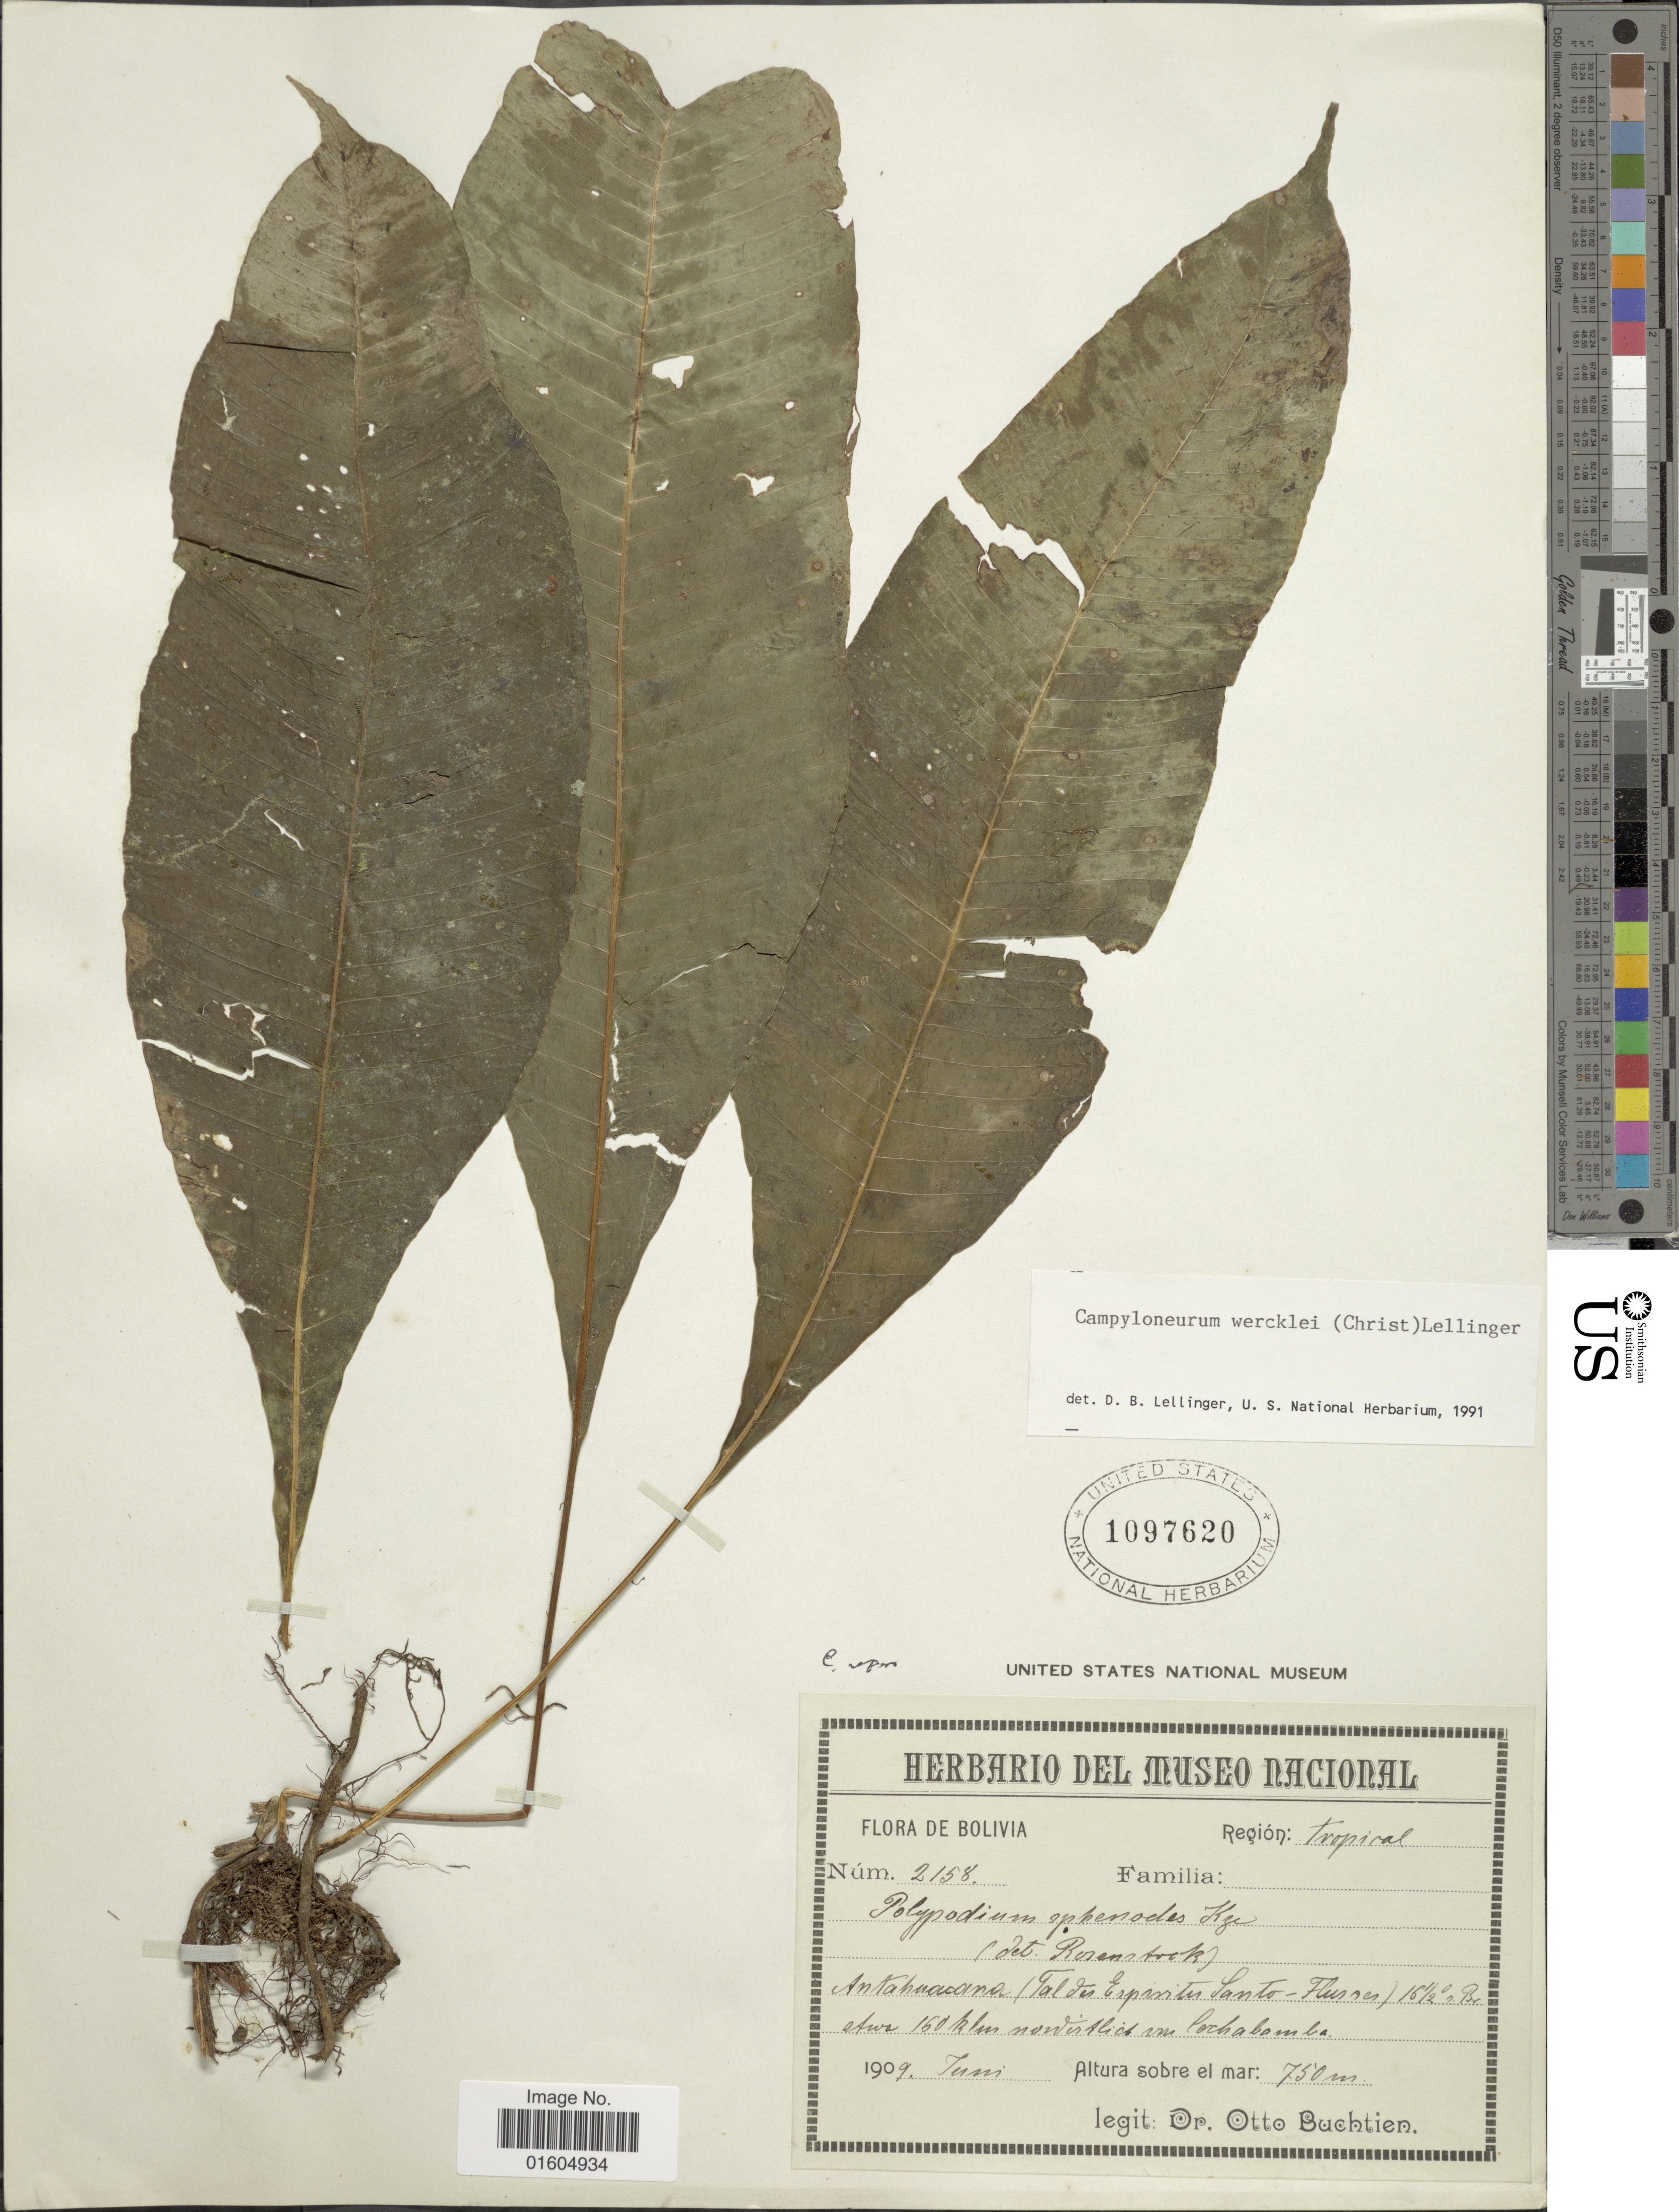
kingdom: Plantae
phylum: Tracheophyta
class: Polypodiopsida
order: Polypodiales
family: Polypodiaceae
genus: Campyloneurum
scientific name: Campyloneurum wercklei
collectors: O. Buchtien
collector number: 2158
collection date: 1909-06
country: Bolivia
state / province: Cochabamba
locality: Region Tropical. Antahuacana (Espiritu Santo River) 160 km N from Cochabamba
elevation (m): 750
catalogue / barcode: US 1097620